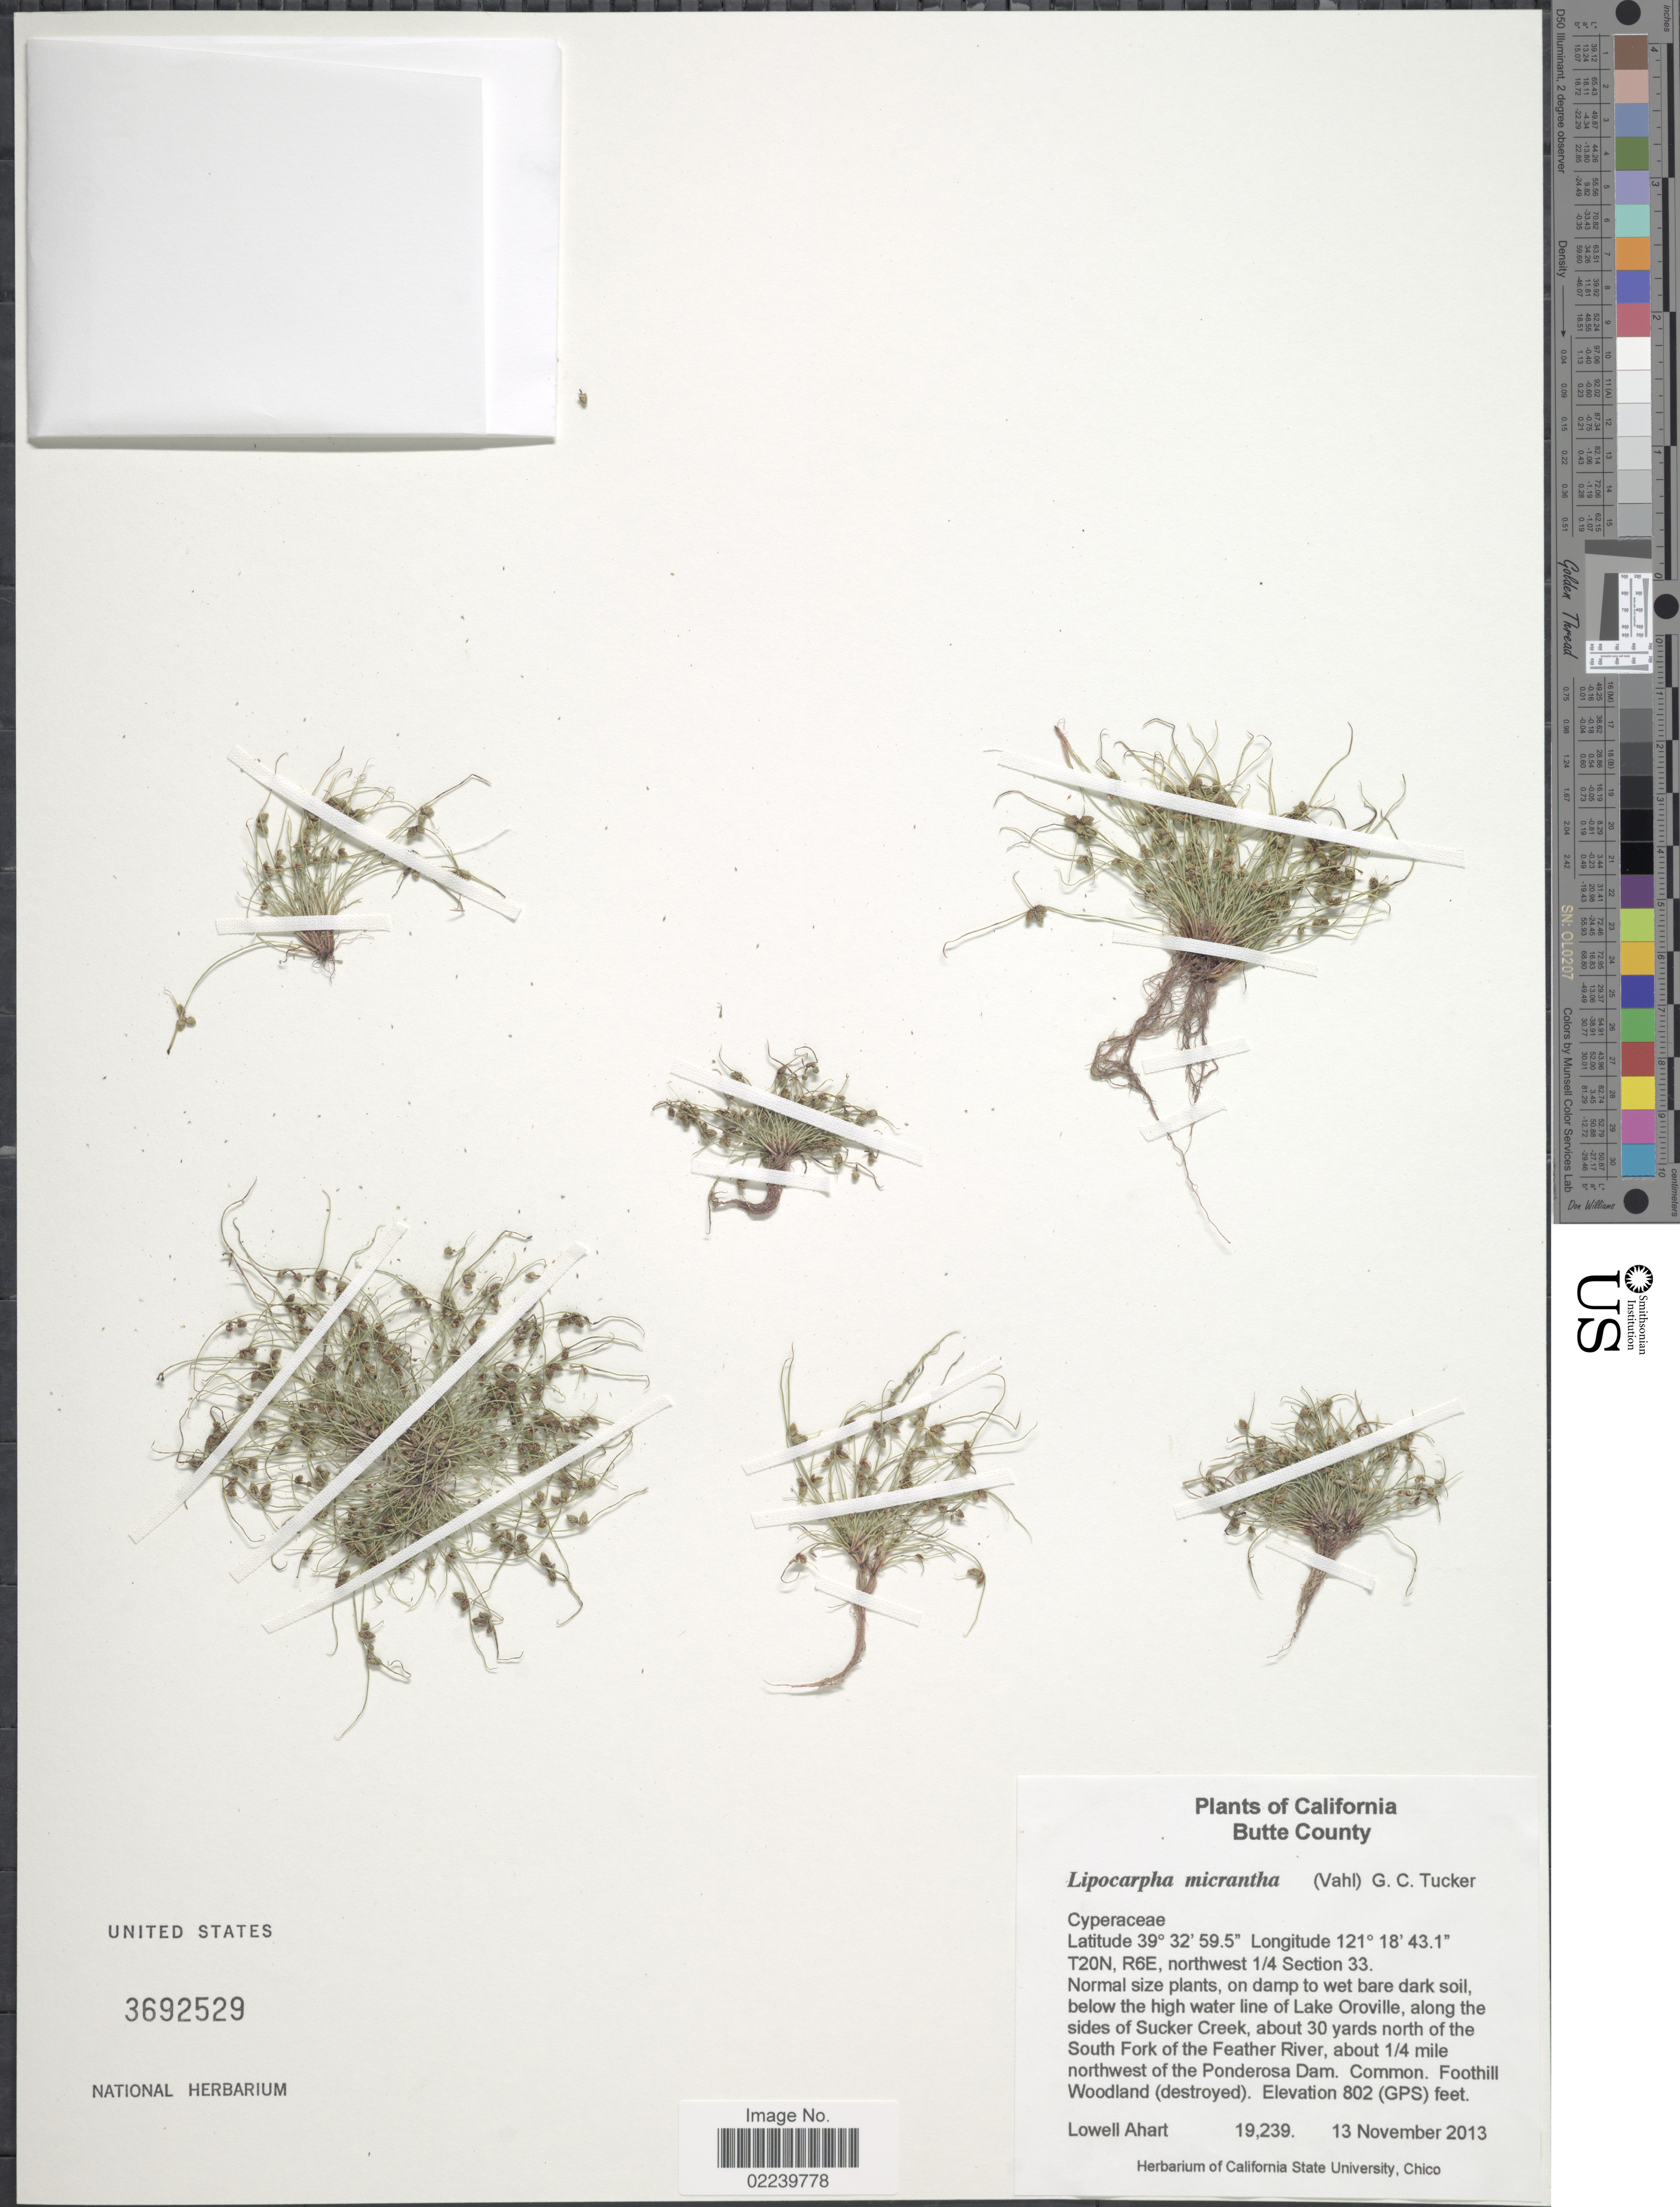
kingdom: Plantae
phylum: Tracheophyta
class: Liliopsida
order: Poales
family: Cyperaceae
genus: Cyperus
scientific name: Cyperus subsquarrosus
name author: (Muhl.) Bauters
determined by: Strong, Mark T., (BOT), Smithsonian Institution - National Museum of Natural History (UNITED STATES)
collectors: L. Ahart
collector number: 19239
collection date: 2013-11-13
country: United States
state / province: California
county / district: Butte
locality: Butte County, T20N, R6E, northwest ¼ Section 33, below the high water line of Lake Oroville, along the sides of Sucker Creek, 30 yards north of the South Fork of the Feather River, about ¼ miles northwest of the Ponderosa Dam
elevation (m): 244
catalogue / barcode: US 3692529